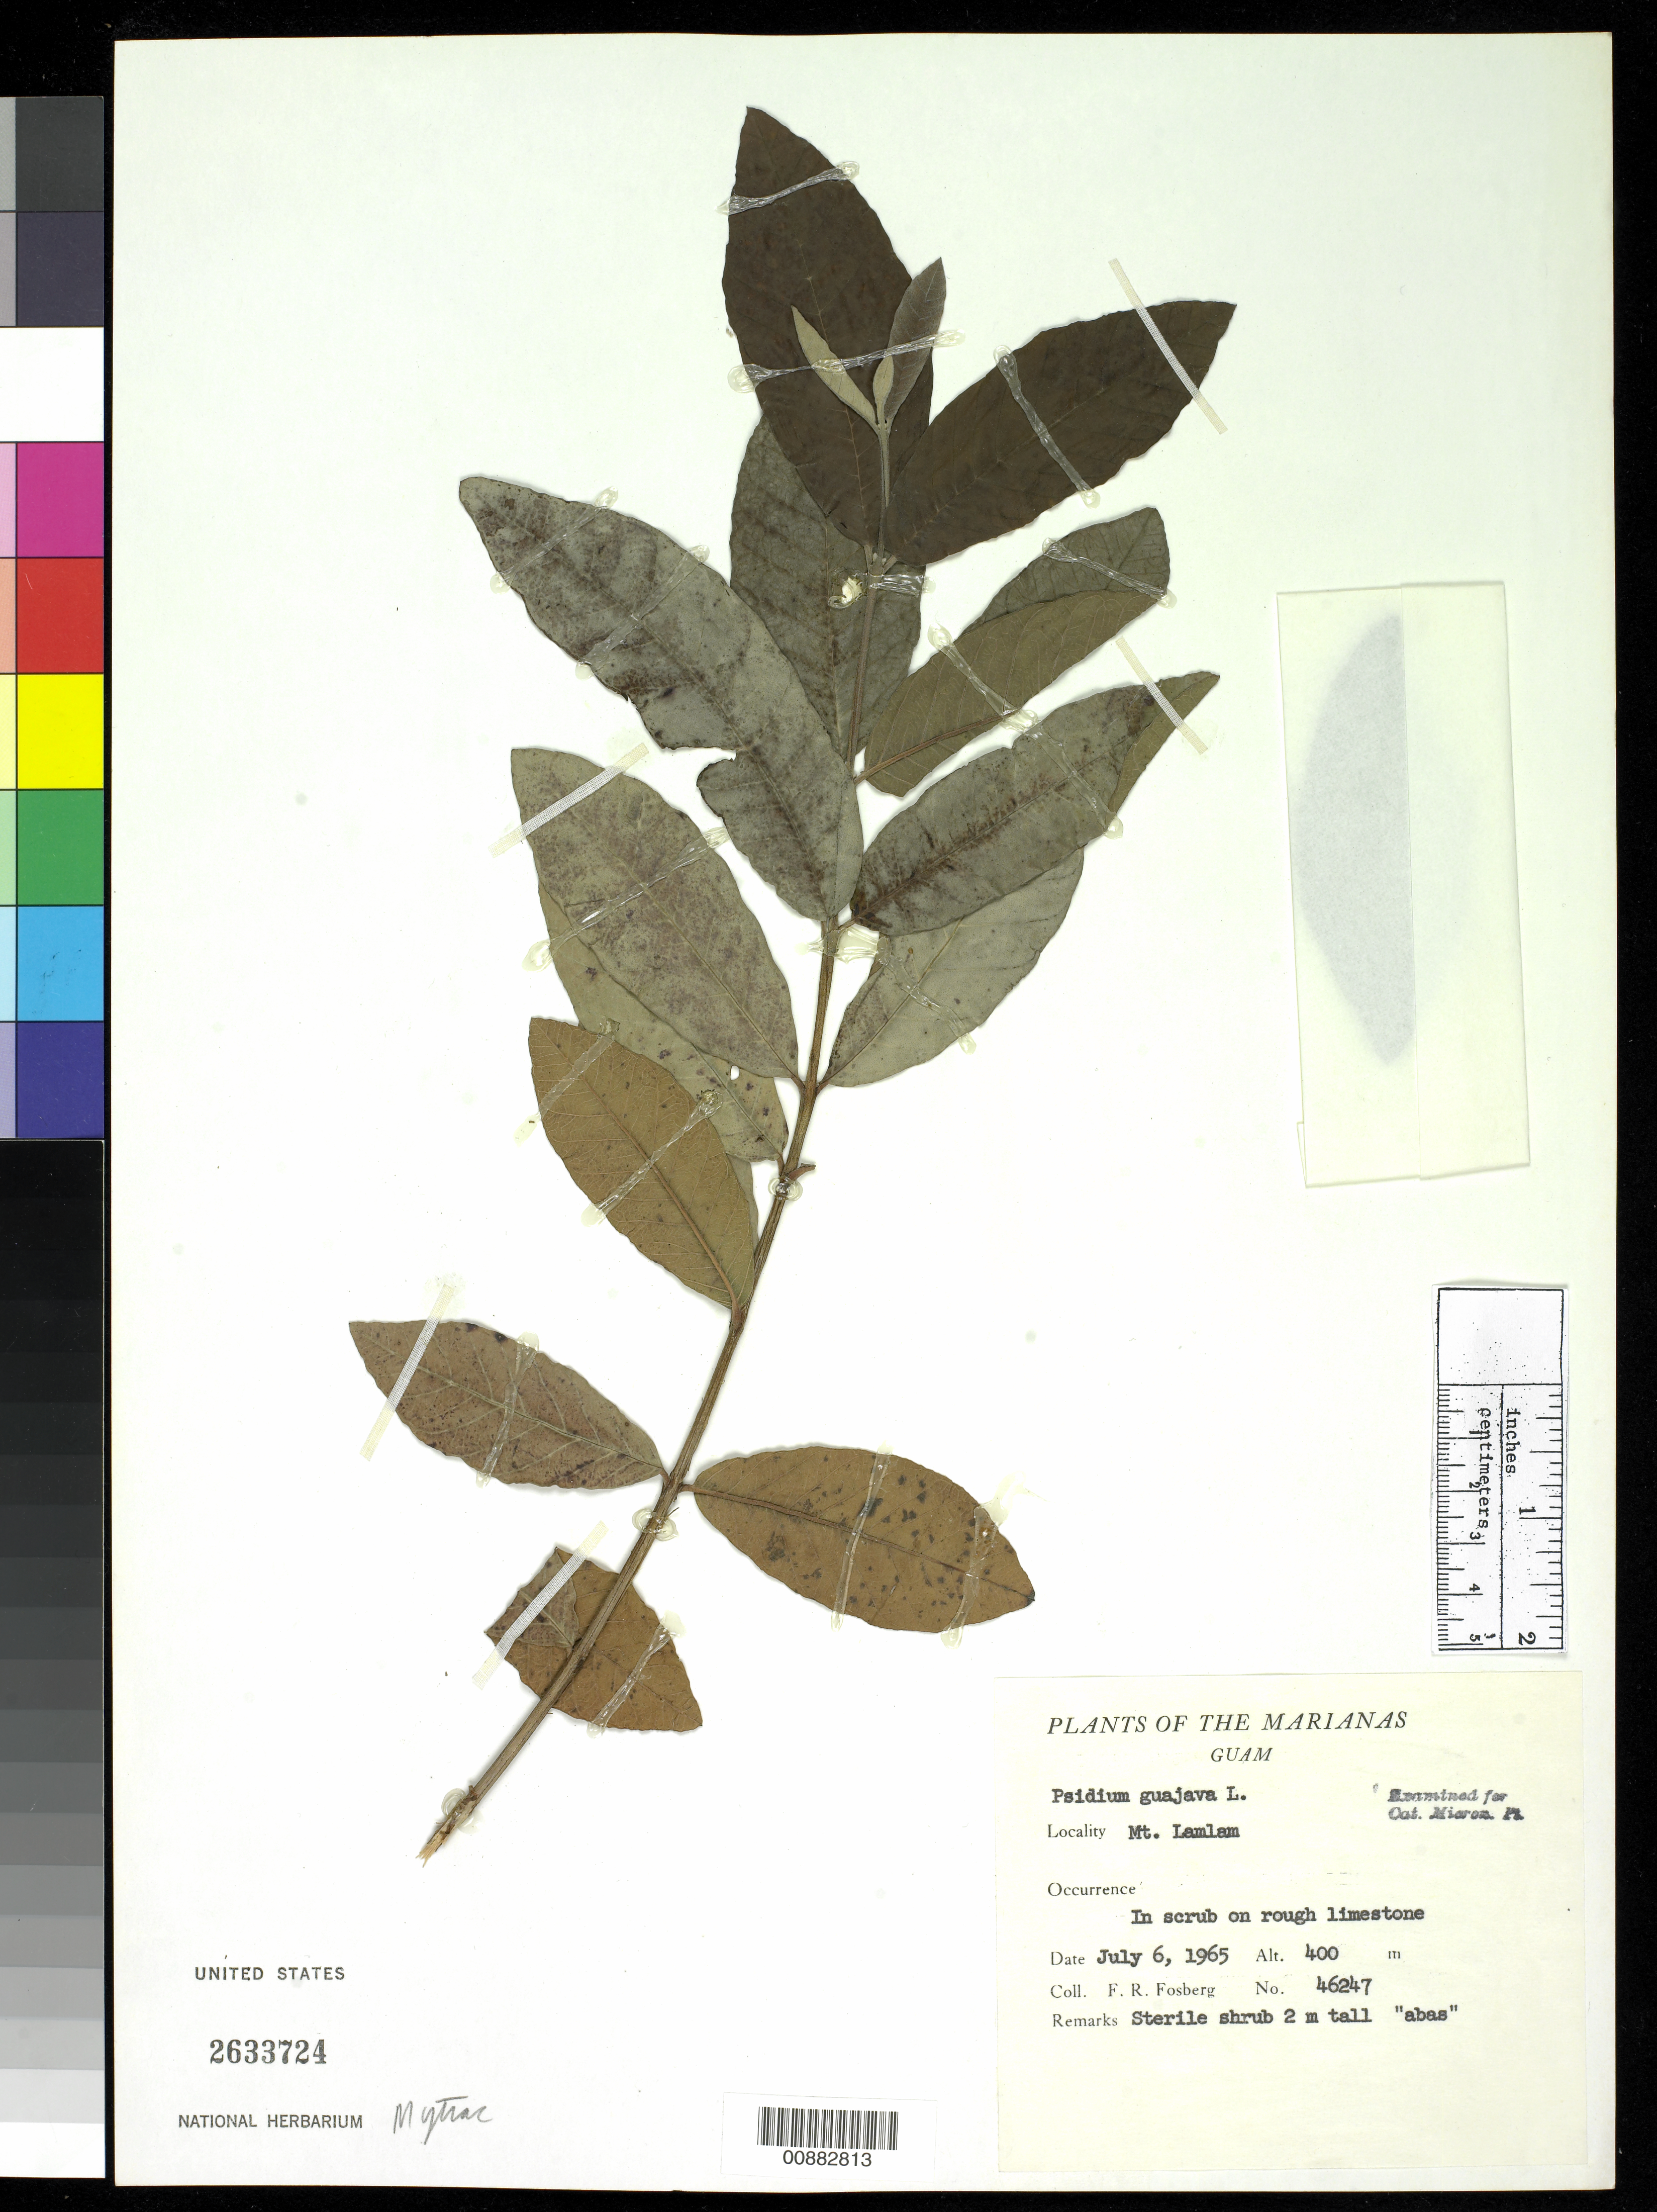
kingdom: Plantae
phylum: Tracheophyta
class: Magnoliopsida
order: Myrtales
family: Myrtaceae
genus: Psidium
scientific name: Psidium guajava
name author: L.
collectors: F. R. Fosberg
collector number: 46247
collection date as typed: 06 Jul 1965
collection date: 1965-07-06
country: Guam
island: Guam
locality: Mt Lamlam.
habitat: In scrub on rough limestone.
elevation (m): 400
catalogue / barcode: US 2633724